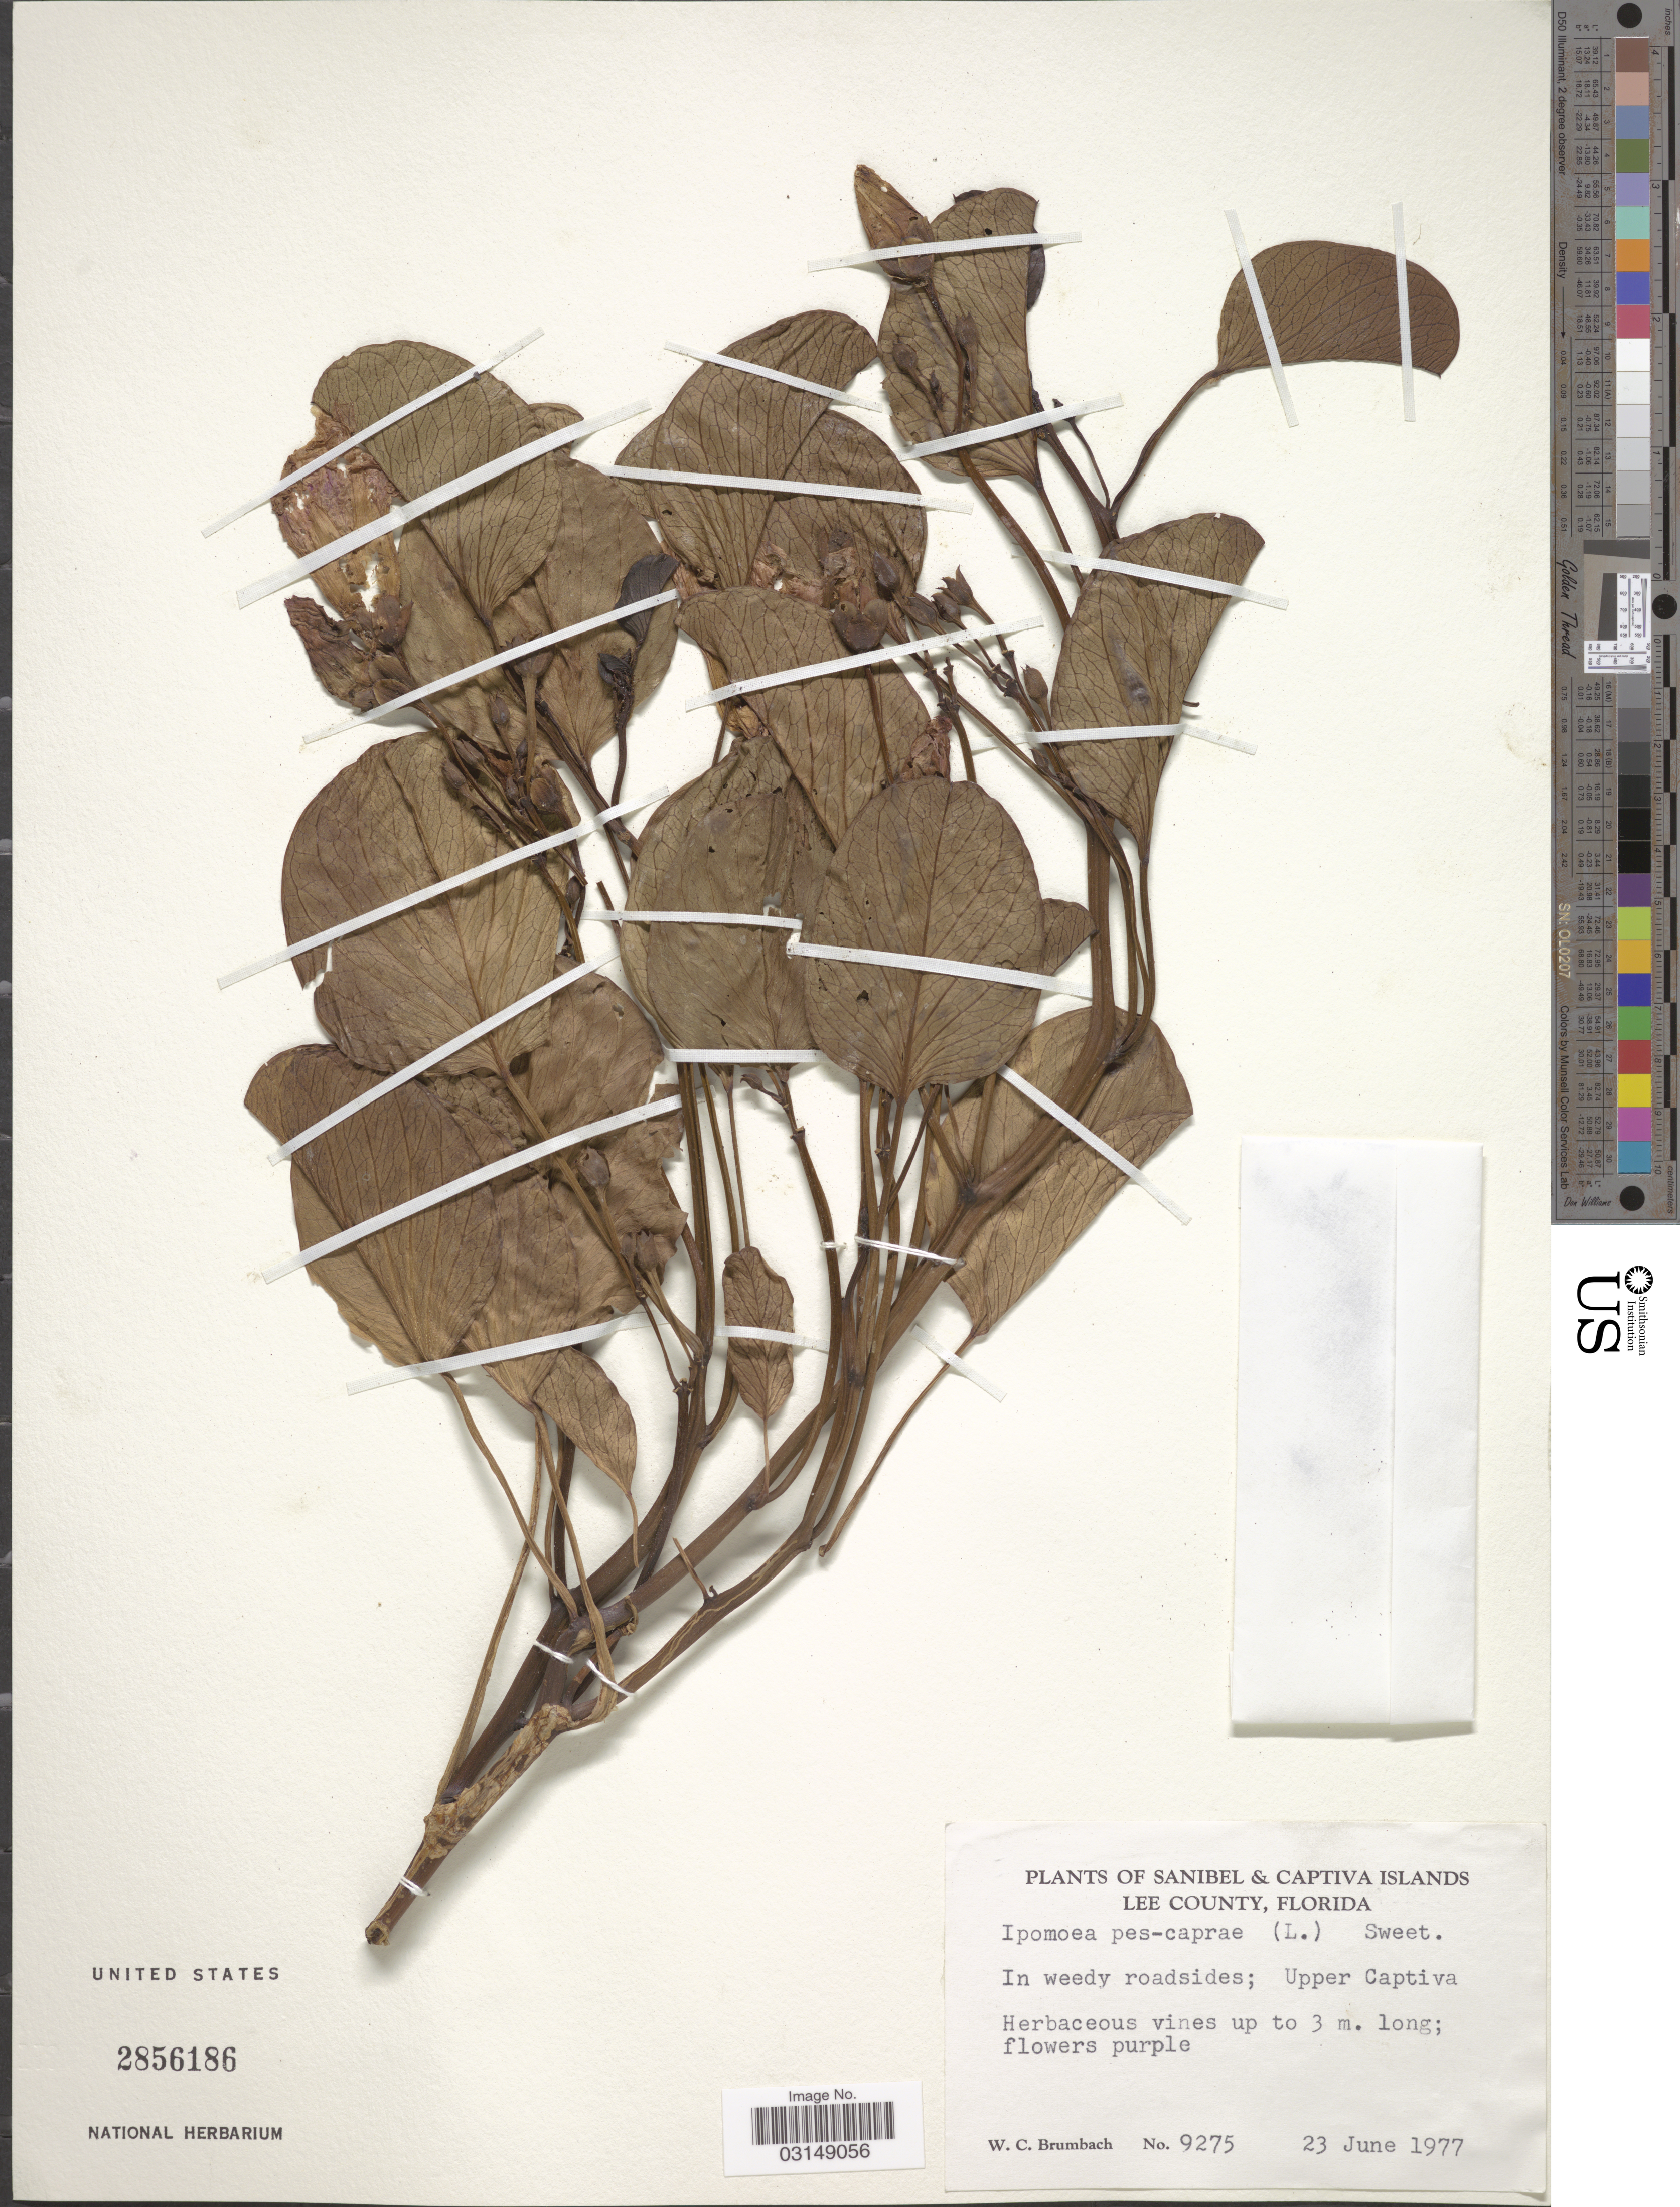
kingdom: Plantae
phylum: Tracheophyta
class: Magnoliopsida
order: Solanales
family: Convolvulaceae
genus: Ipomoea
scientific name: Ipomoea pes-caprae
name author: (L.) R. Br.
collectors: W. C. Brumbach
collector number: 9275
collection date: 1977-06-23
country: United States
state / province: Florida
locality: Sanibel & Captiva Islands, Lee County. In weedy roadsides; Upper Captiva.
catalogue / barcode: US 2856186